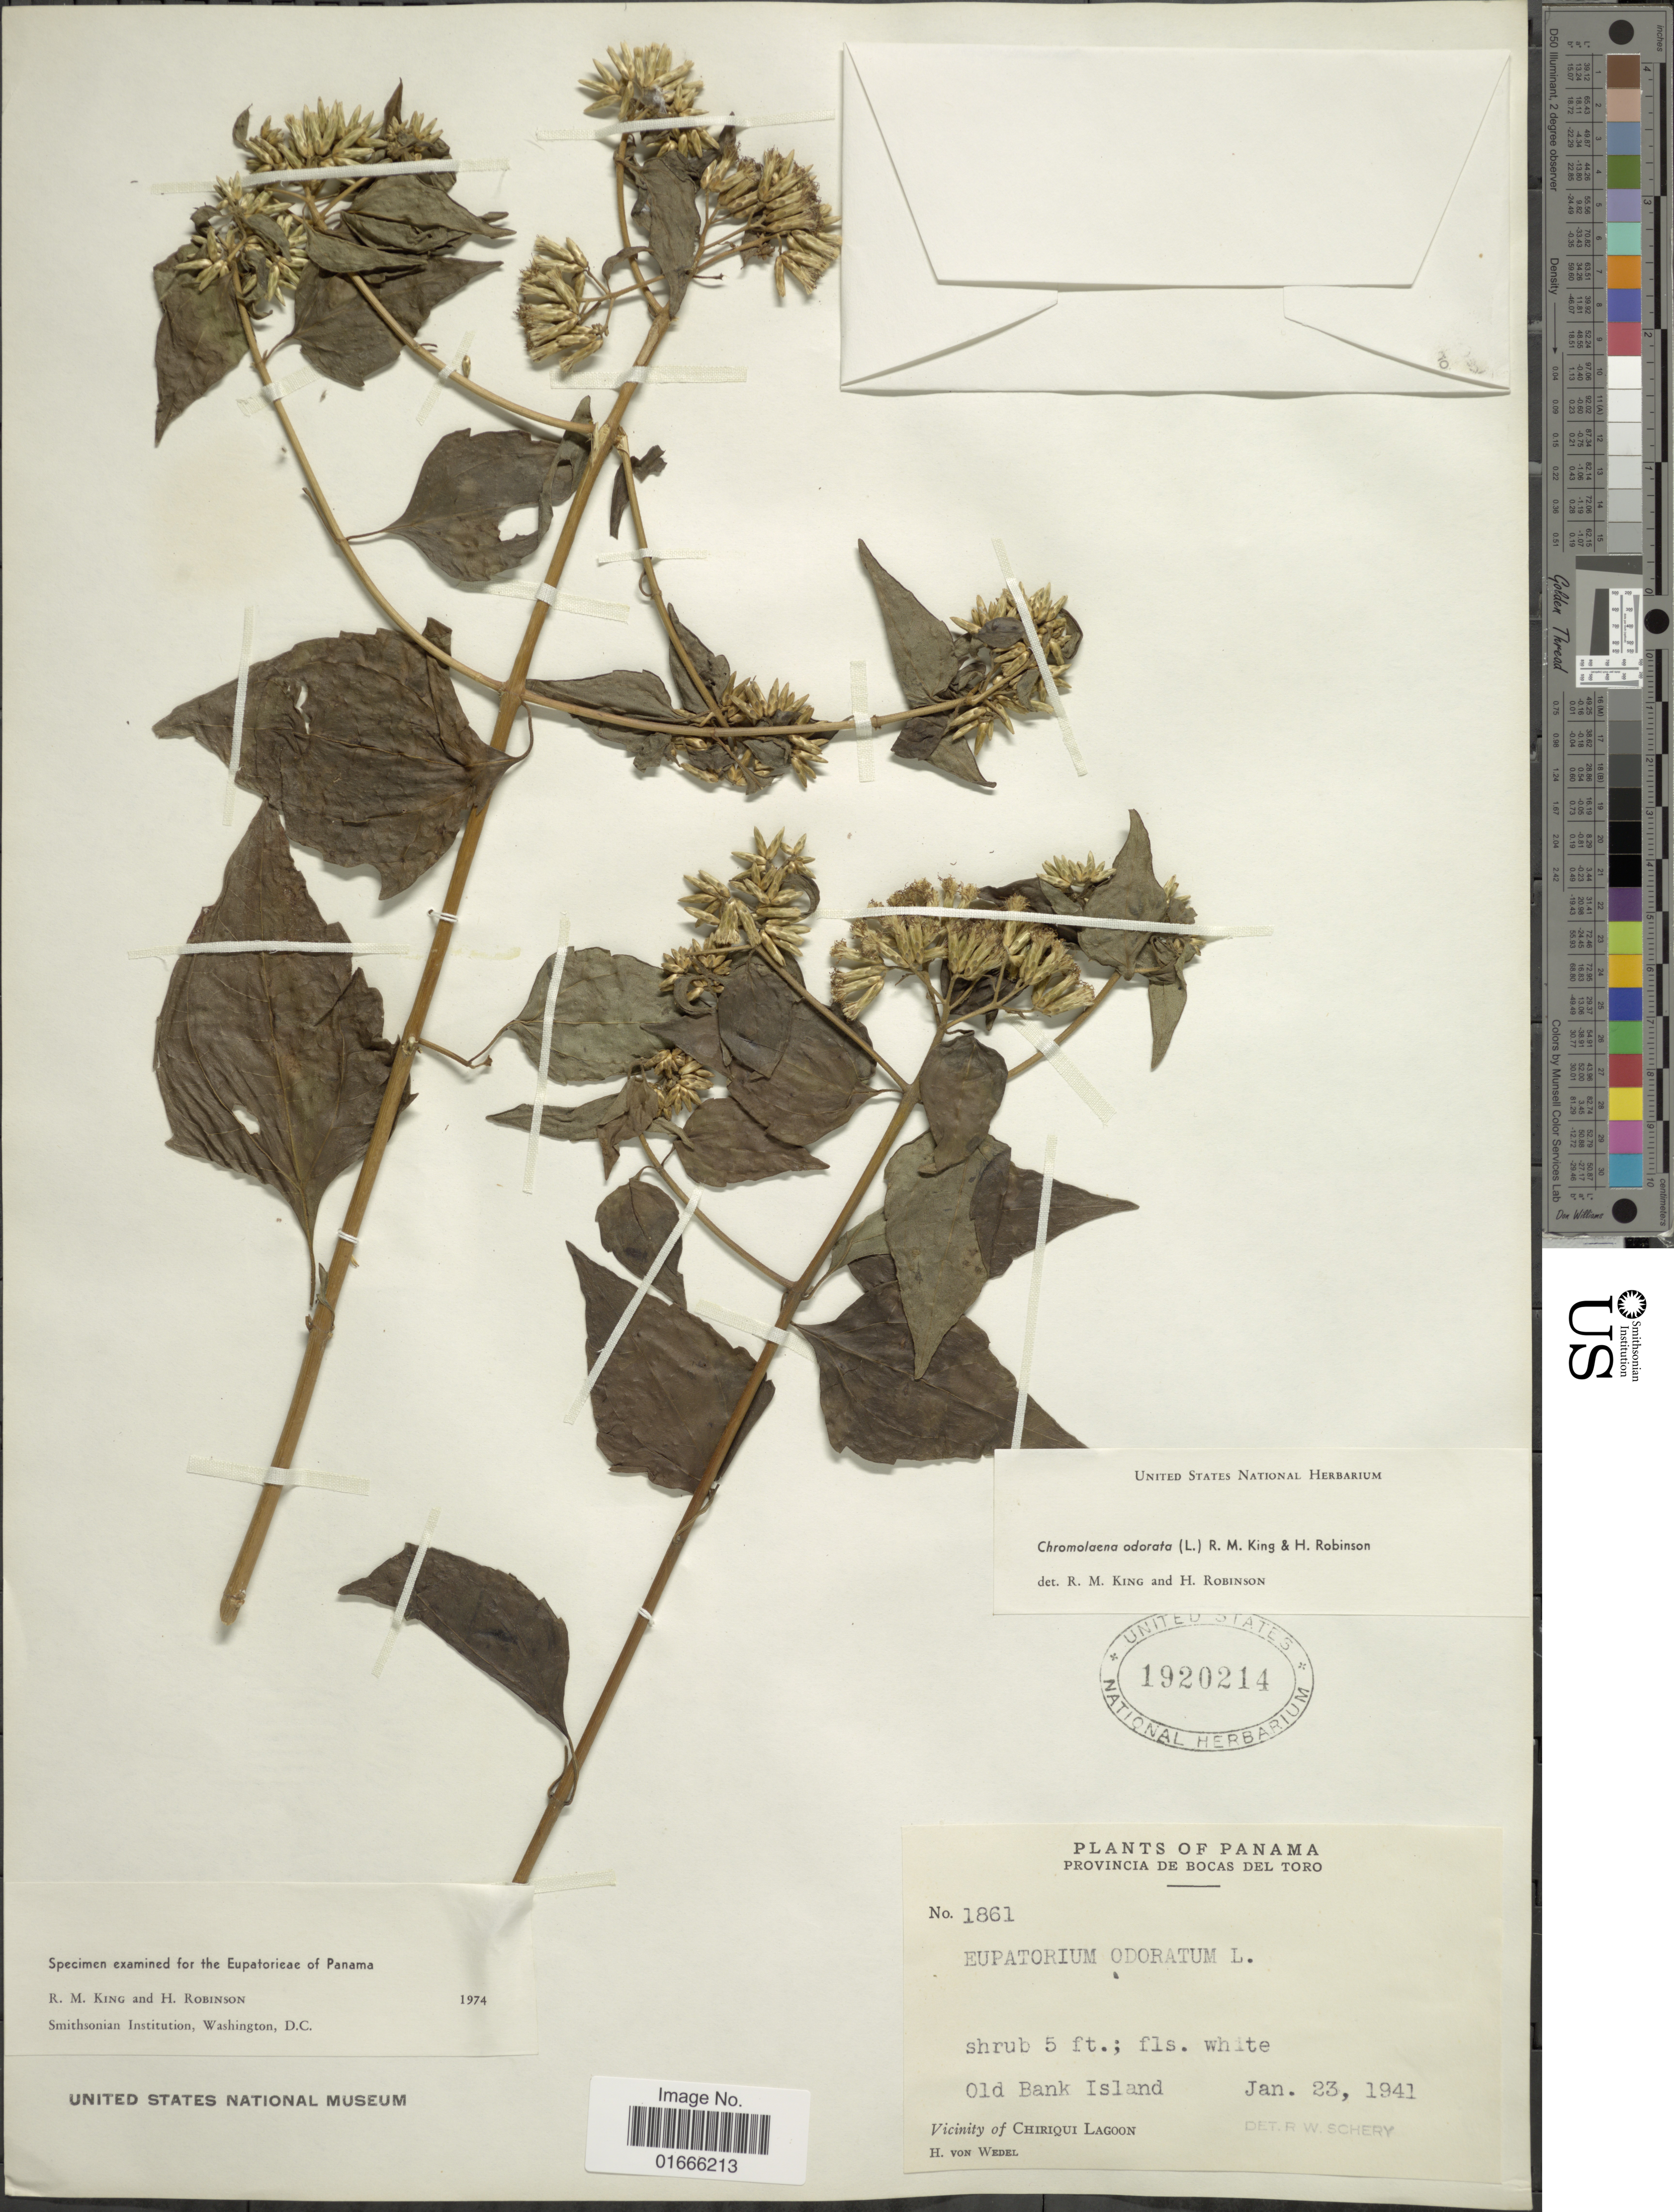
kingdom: Plantae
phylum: Tracheophyta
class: Magnoliopsida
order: Asterales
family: Asteraceae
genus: Chromolaena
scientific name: Chromolaena odorata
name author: (L.) R.M. King & H. Rob.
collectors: H. von Wedel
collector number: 1861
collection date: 1941-01-23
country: Panama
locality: Bocas del Toro, Vicinity of Chiriqui Lagoon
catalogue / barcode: US 1920214